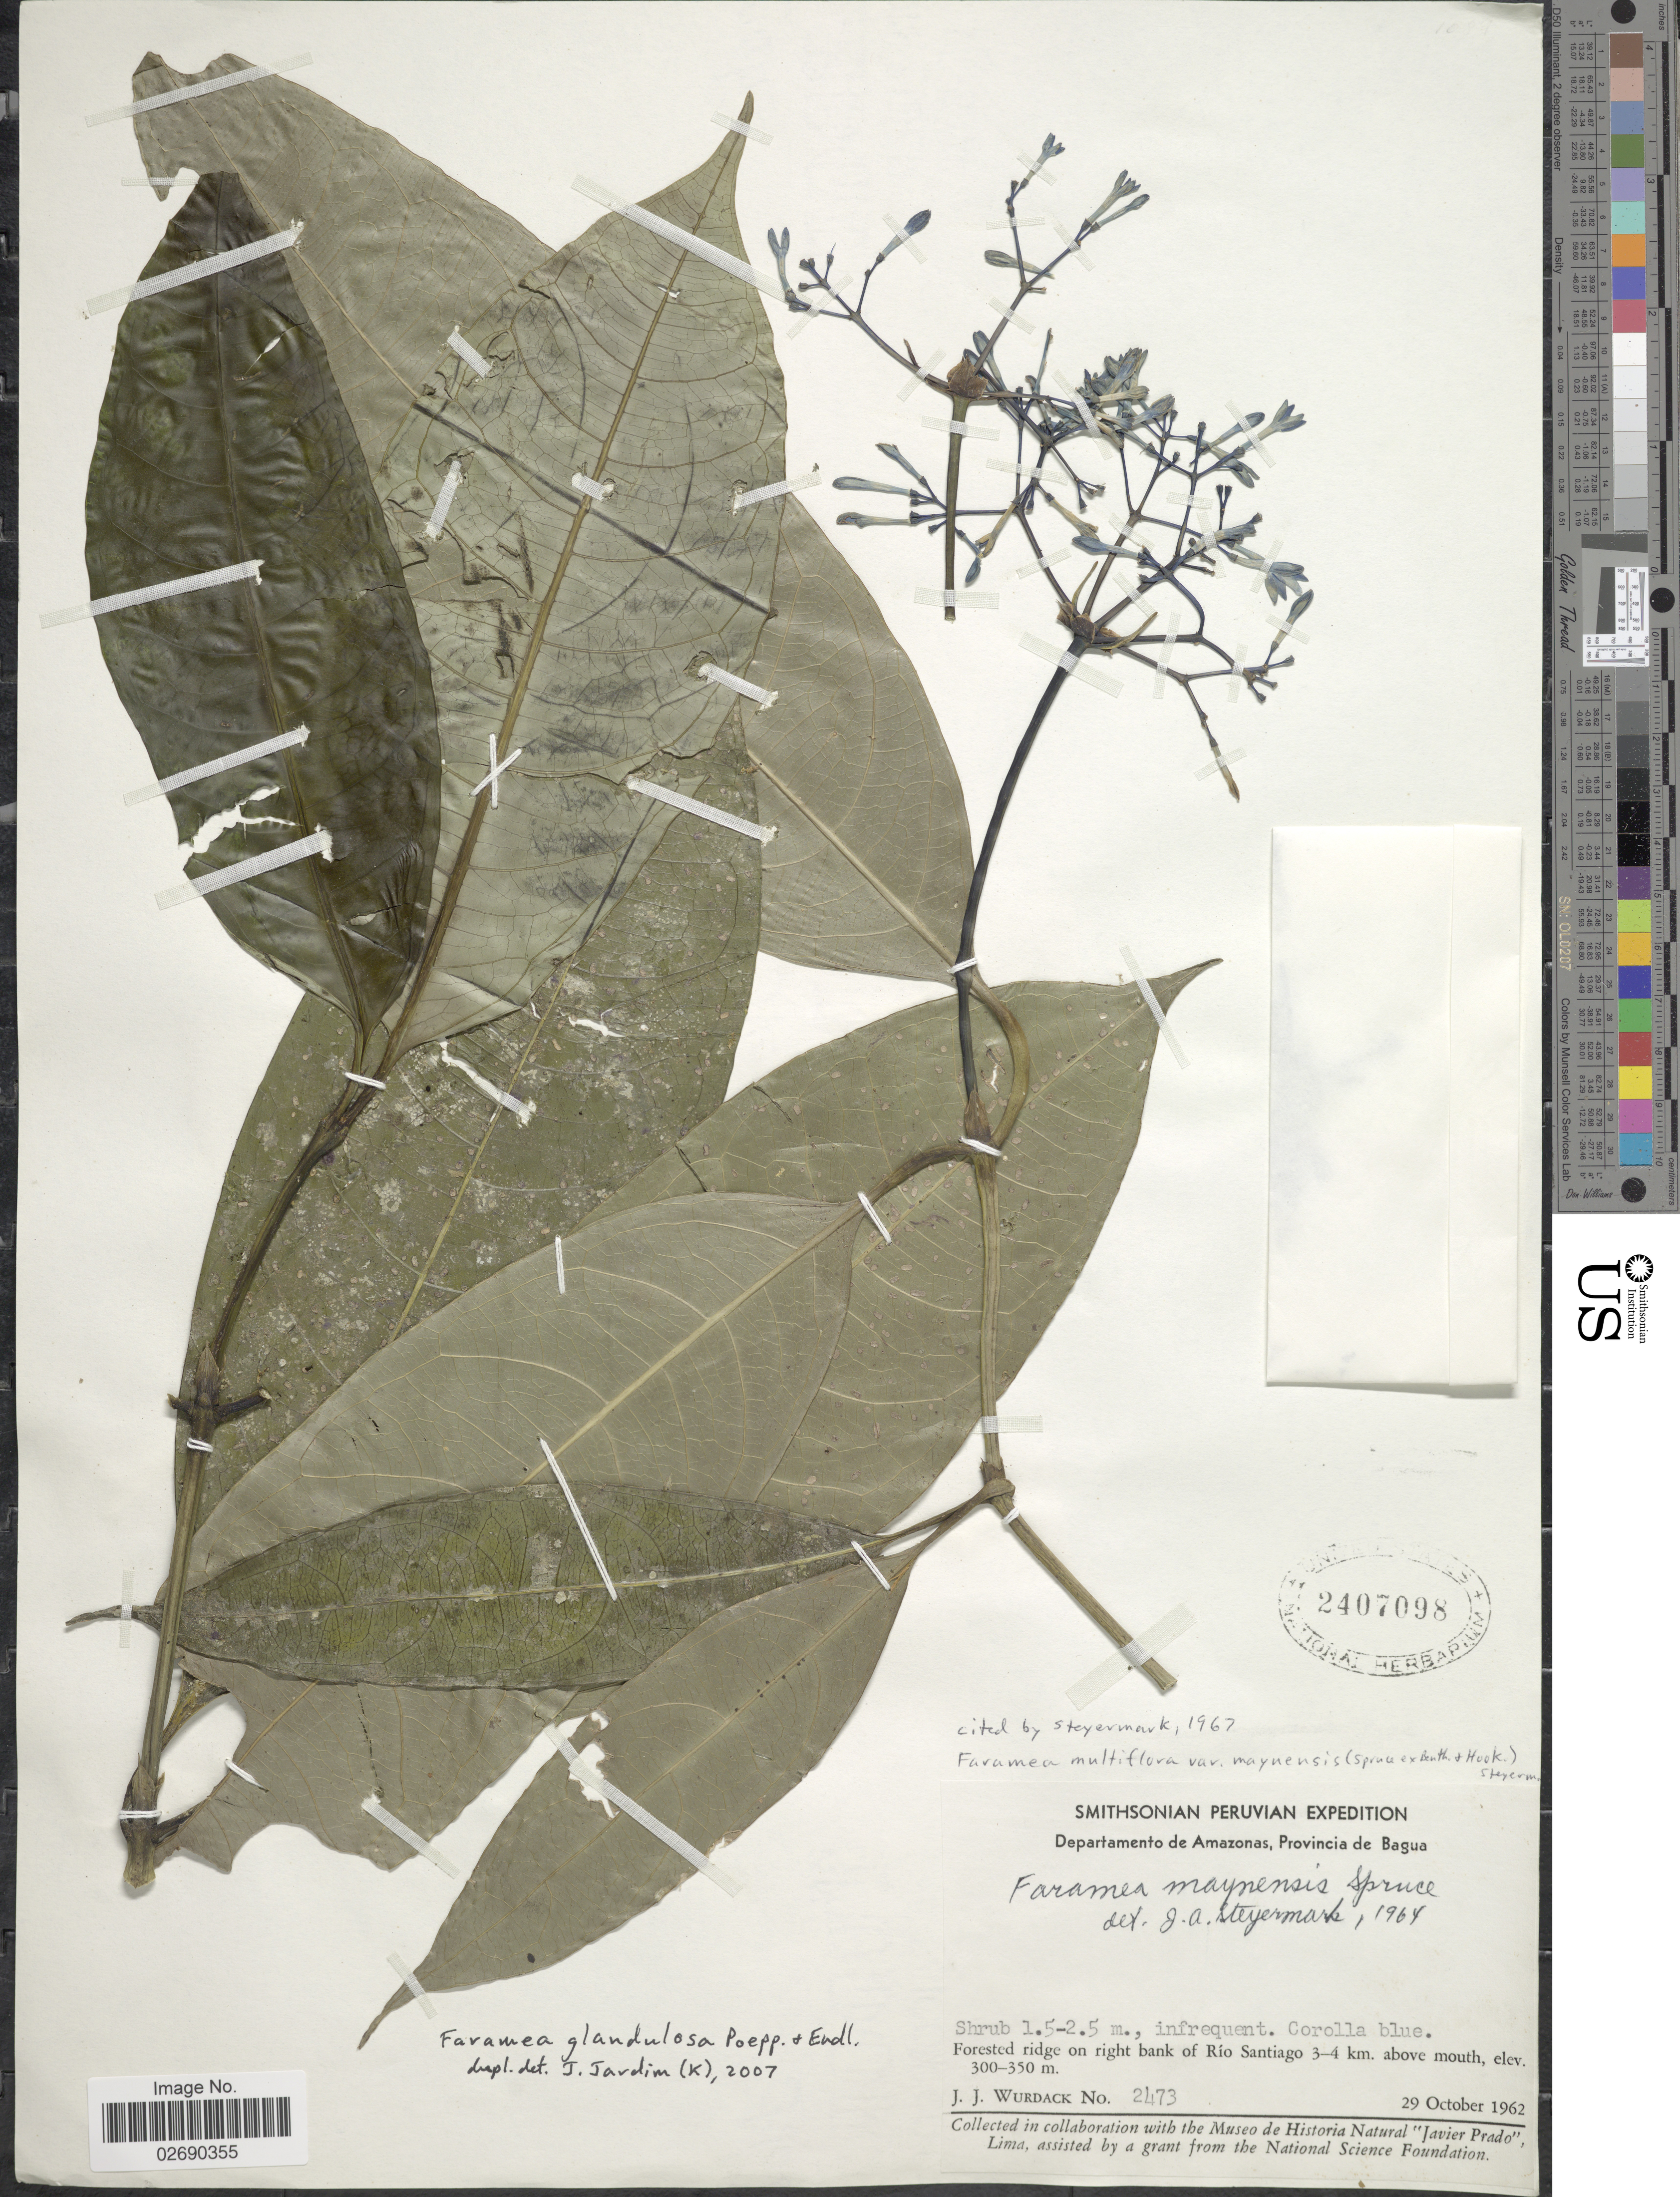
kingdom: Plantae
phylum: Tracheophyta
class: Magnoliopsida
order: Gentianales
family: Rubiaceae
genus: Faramea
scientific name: Faramea glandulosa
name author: Poepp.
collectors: J. J. Wurdack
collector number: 2473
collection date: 1962-10-29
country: Peru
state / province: Amazonas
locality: Departamento de Amazona, Provincia de Bagua, Forested ridge on right bank of Río Santiago 3-4 km above mouth.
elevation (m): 300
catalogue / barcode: US 2407098